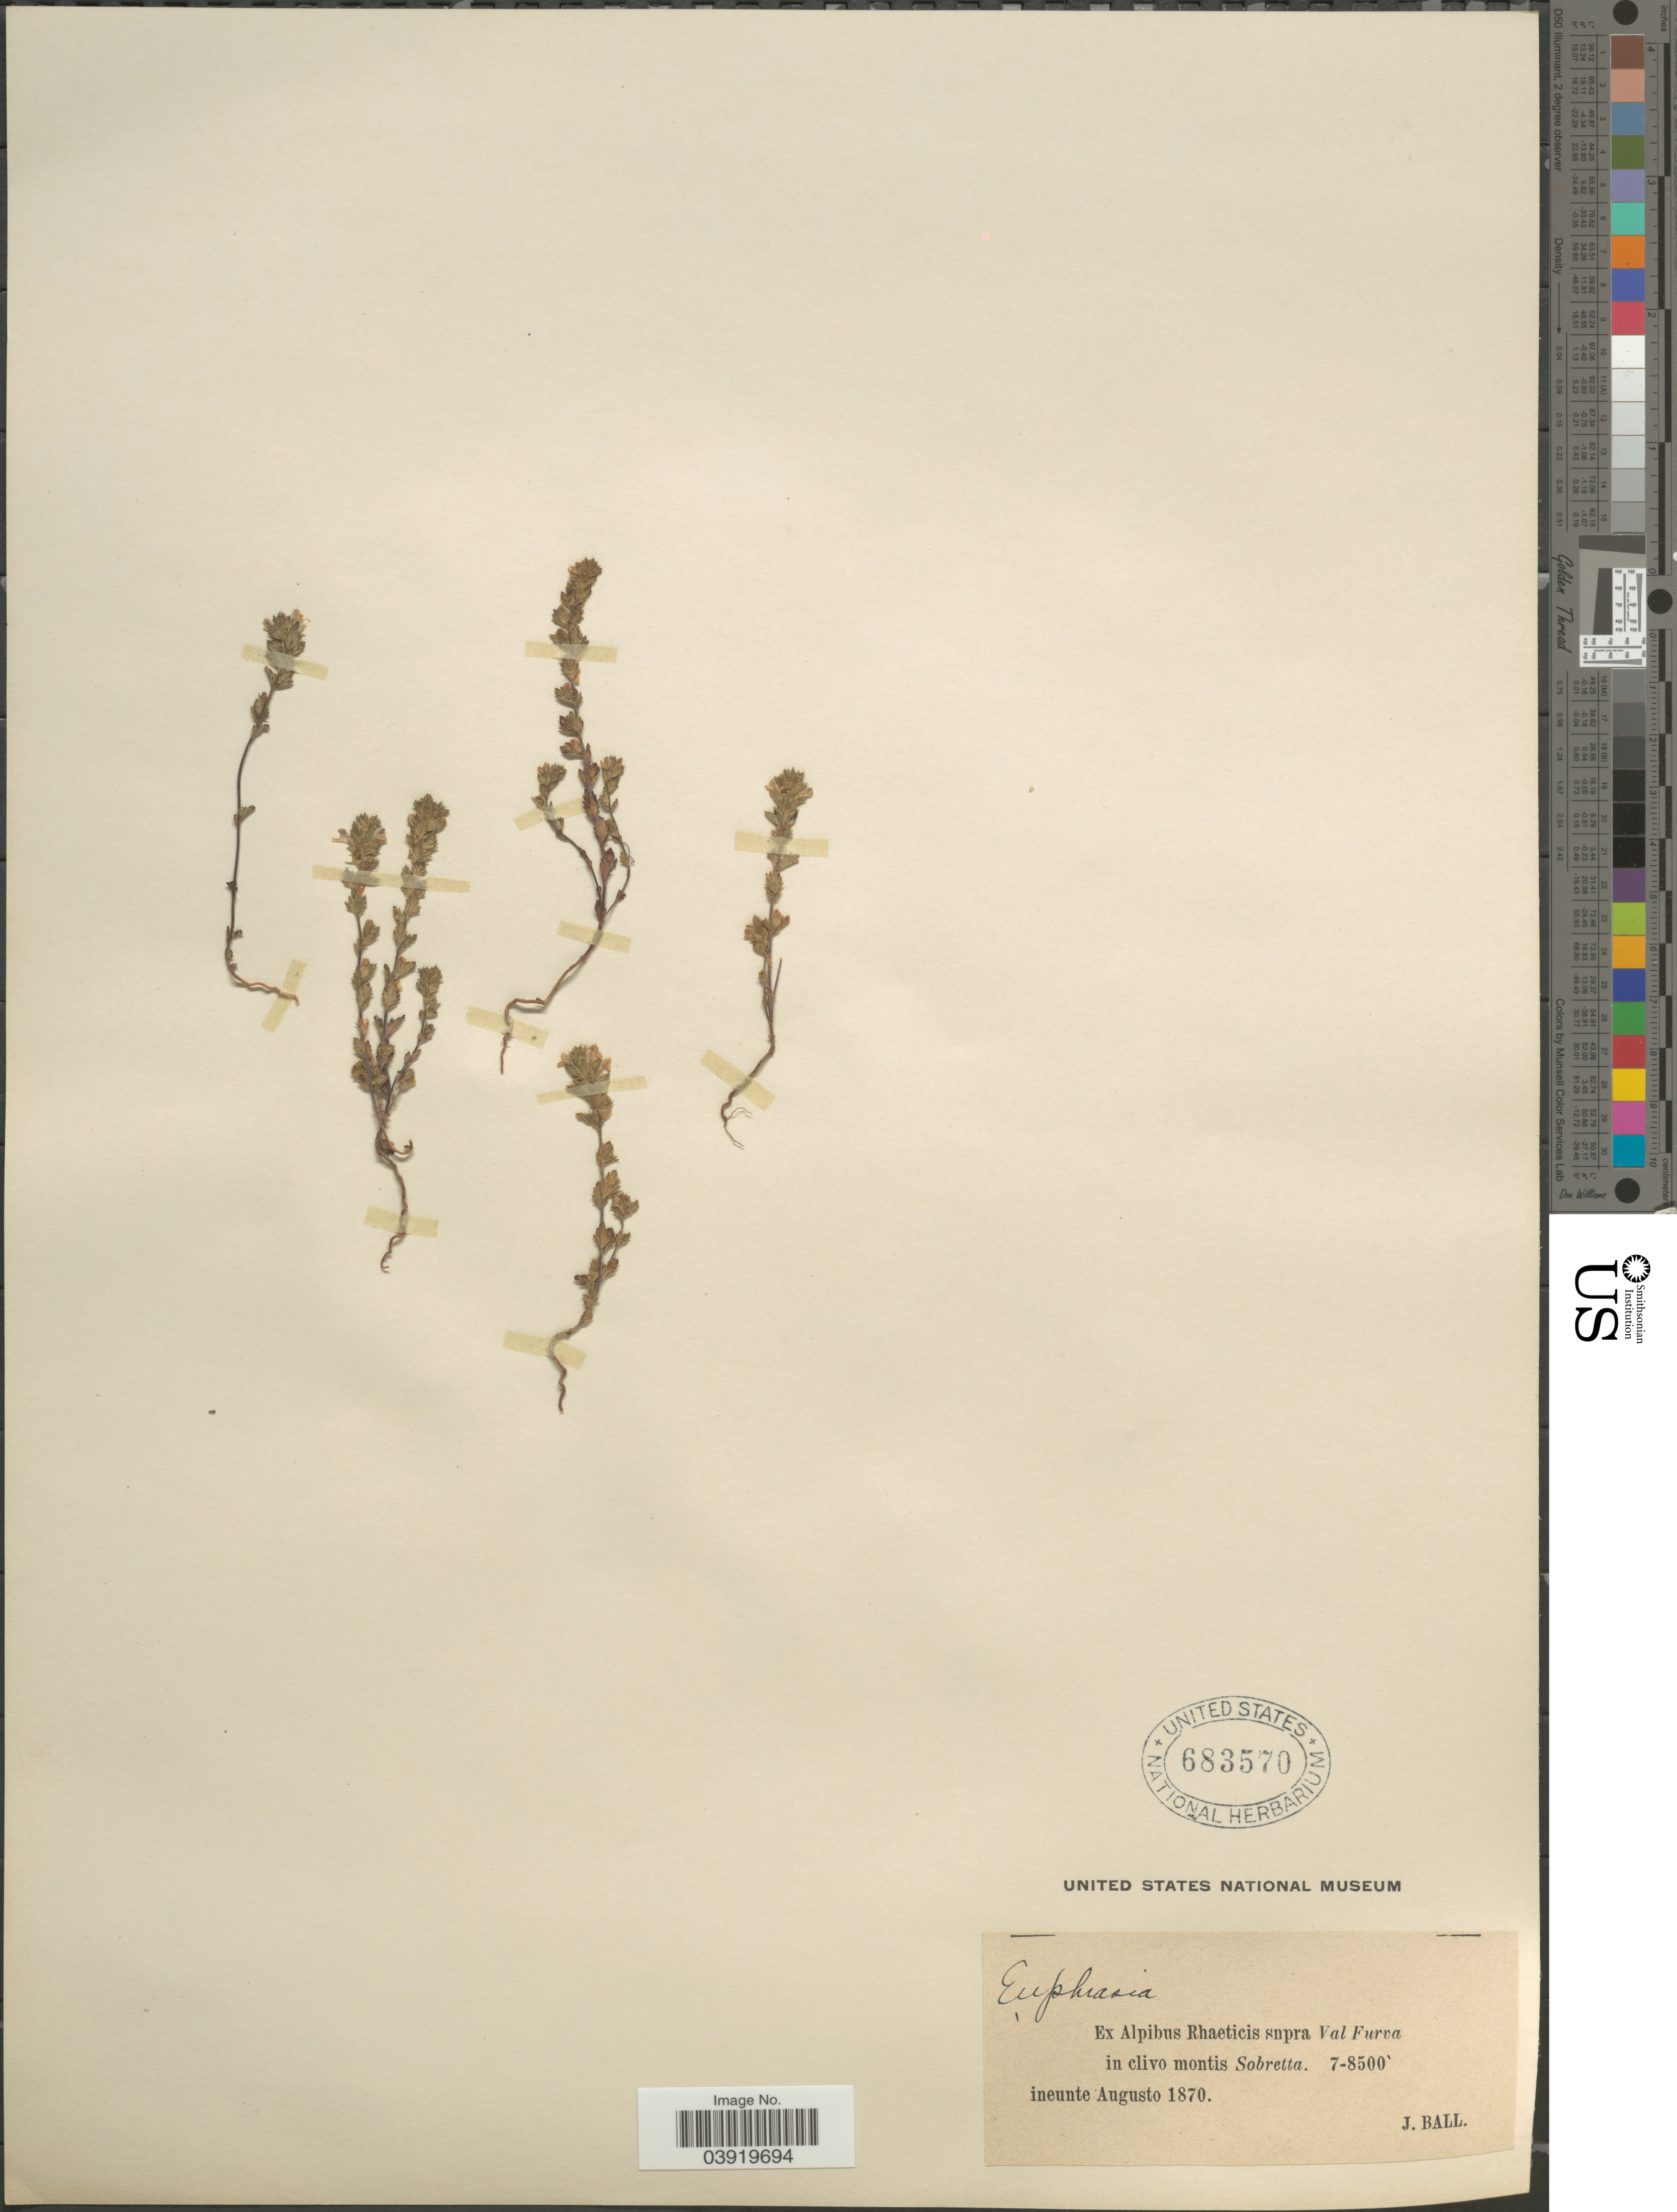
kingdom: Plantae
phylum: Tracheophyta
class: Magnoliopsida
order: Lamiales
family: Orobanchaceae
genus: Euphrasia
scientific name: Euphrasia sp.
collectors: J. Ball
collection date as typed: Ineunte Augusto 1870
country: Italy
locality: Ex Alpibus Rhaeticis supra Val Furva in clivo montis Sobretta.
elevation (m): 2134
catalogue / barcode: US 683570